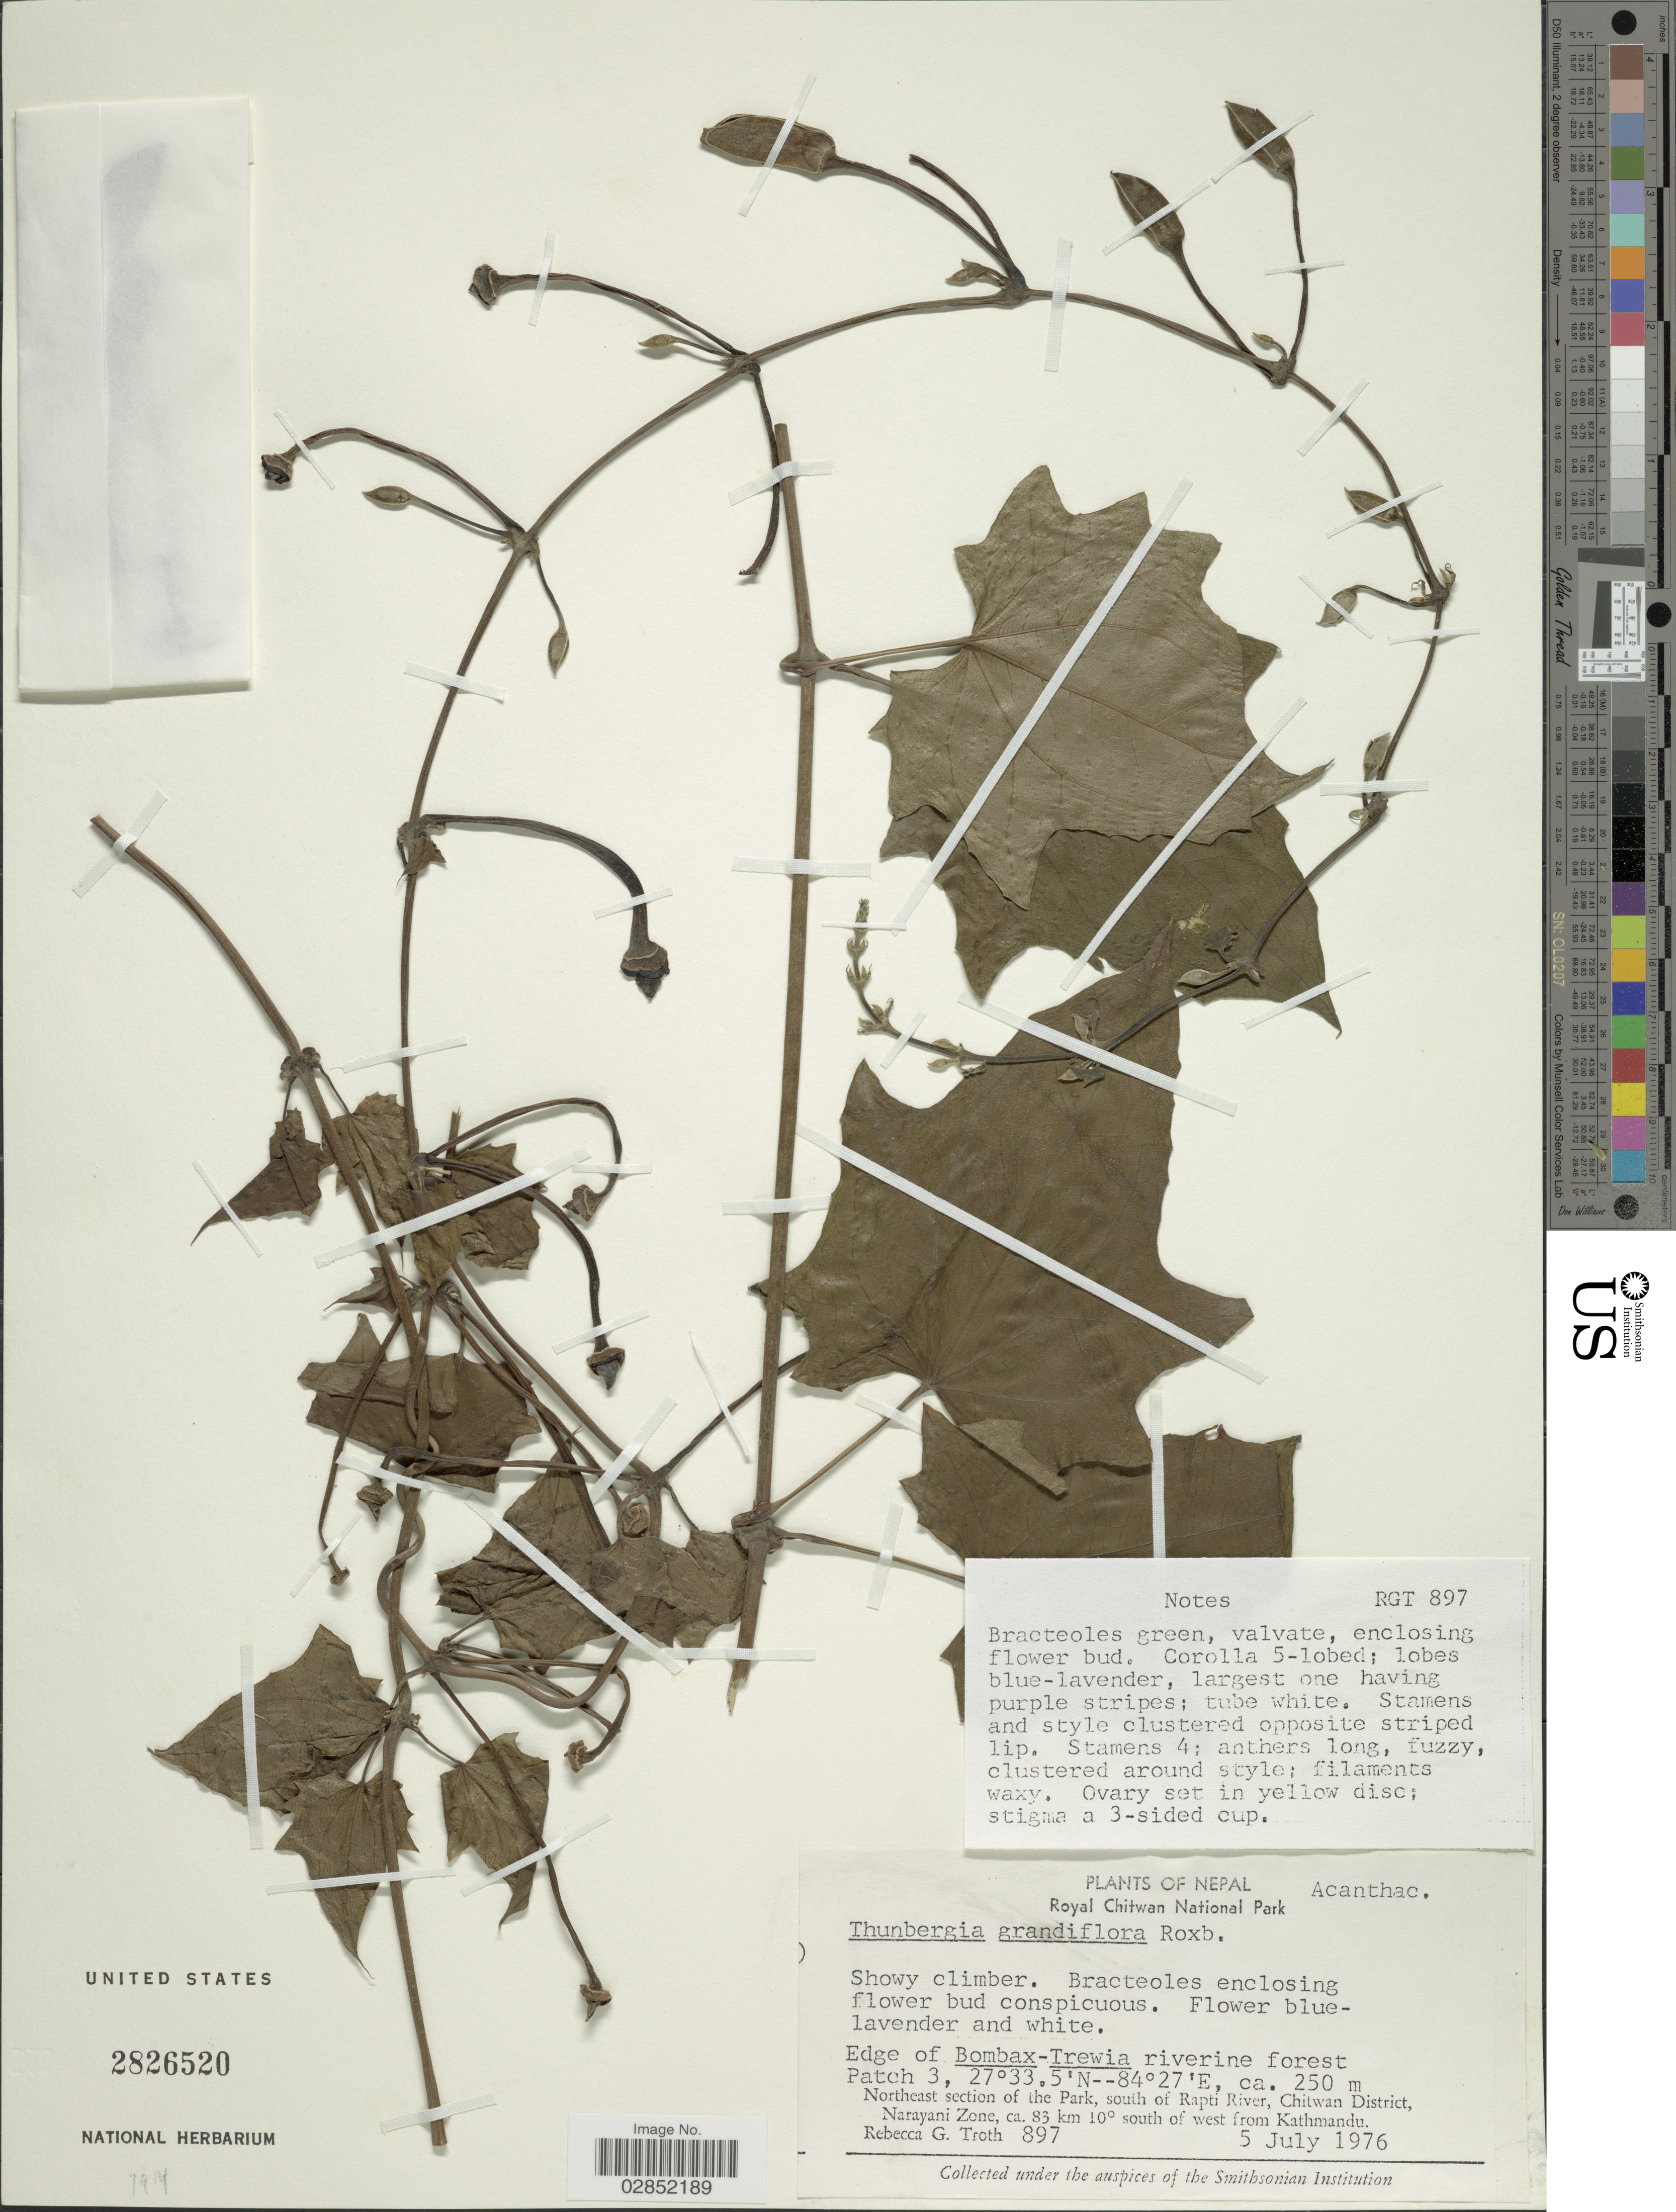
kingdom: Plantae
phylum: Tracheophyta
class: Magnoliopsida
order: Lamiales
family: Acanthaceae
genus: Thunbergia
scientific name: Thunbergia grandiflora 'Alba'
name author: (Roxb. ex Rottler) Roxb.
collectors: R. Troth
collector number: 897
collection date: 1976-07-05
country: Nepal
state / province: Narayani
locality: Royal Chitwan National Park. Northeast section of the Park, south of Rapti River, Chitwan District, Narayani Zone, ca. 83 km 10° south of west from Kathmandu.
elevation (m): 250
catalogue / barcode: US 2826520